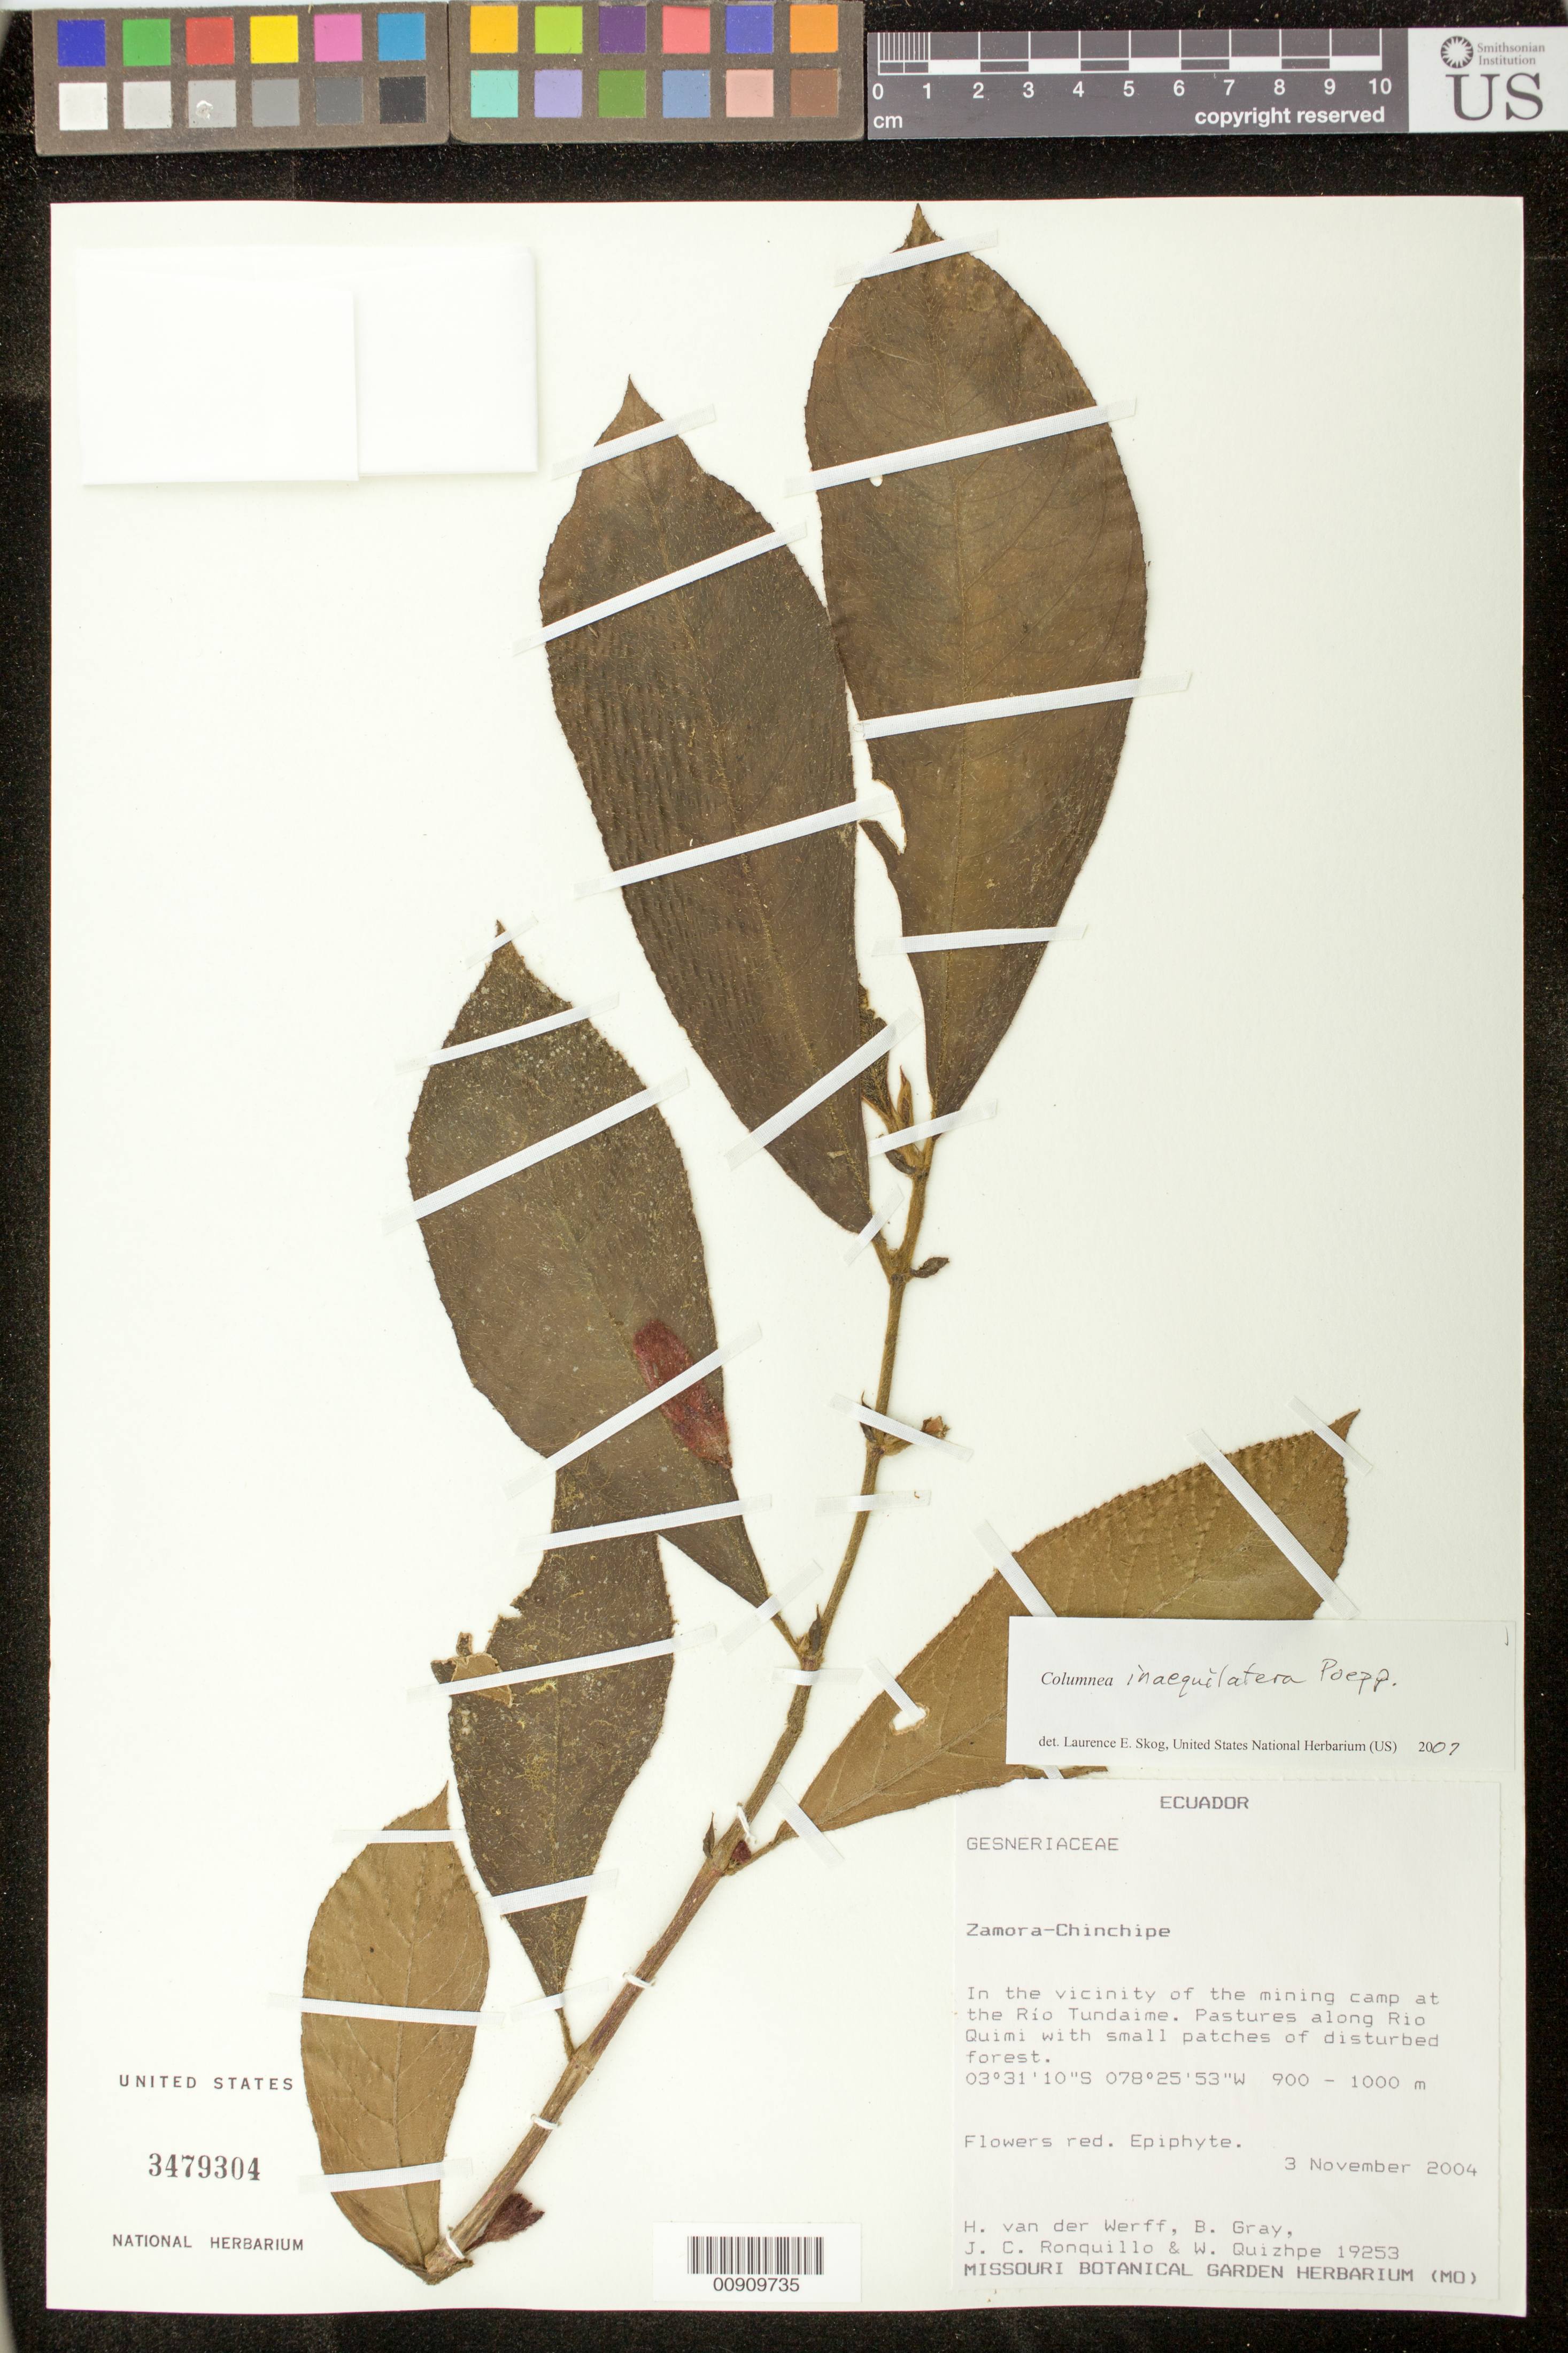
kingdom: Plantae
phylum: Tracheophyta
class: Magnoliopsida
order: Lamiales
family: Gesneriaceae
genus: Columnea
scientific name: Columnea inaequilatera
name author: Poepp.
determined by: Skog, Laurence E.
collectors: H. van der Werff, B. Gray, J. Ronquillo & W. Quizhpe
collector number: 19253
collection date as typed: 03 Nov 2004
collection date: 2004-11-03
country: Ecuador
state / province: Zamora-Chinchipe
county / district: Zamora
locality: Zamora-Chinchipe. In the vicinity of the mining camp at the Río Tundaime, pastures along Río Quimi with small patches of disturbed forest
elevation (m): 900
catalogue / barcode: US 3479304